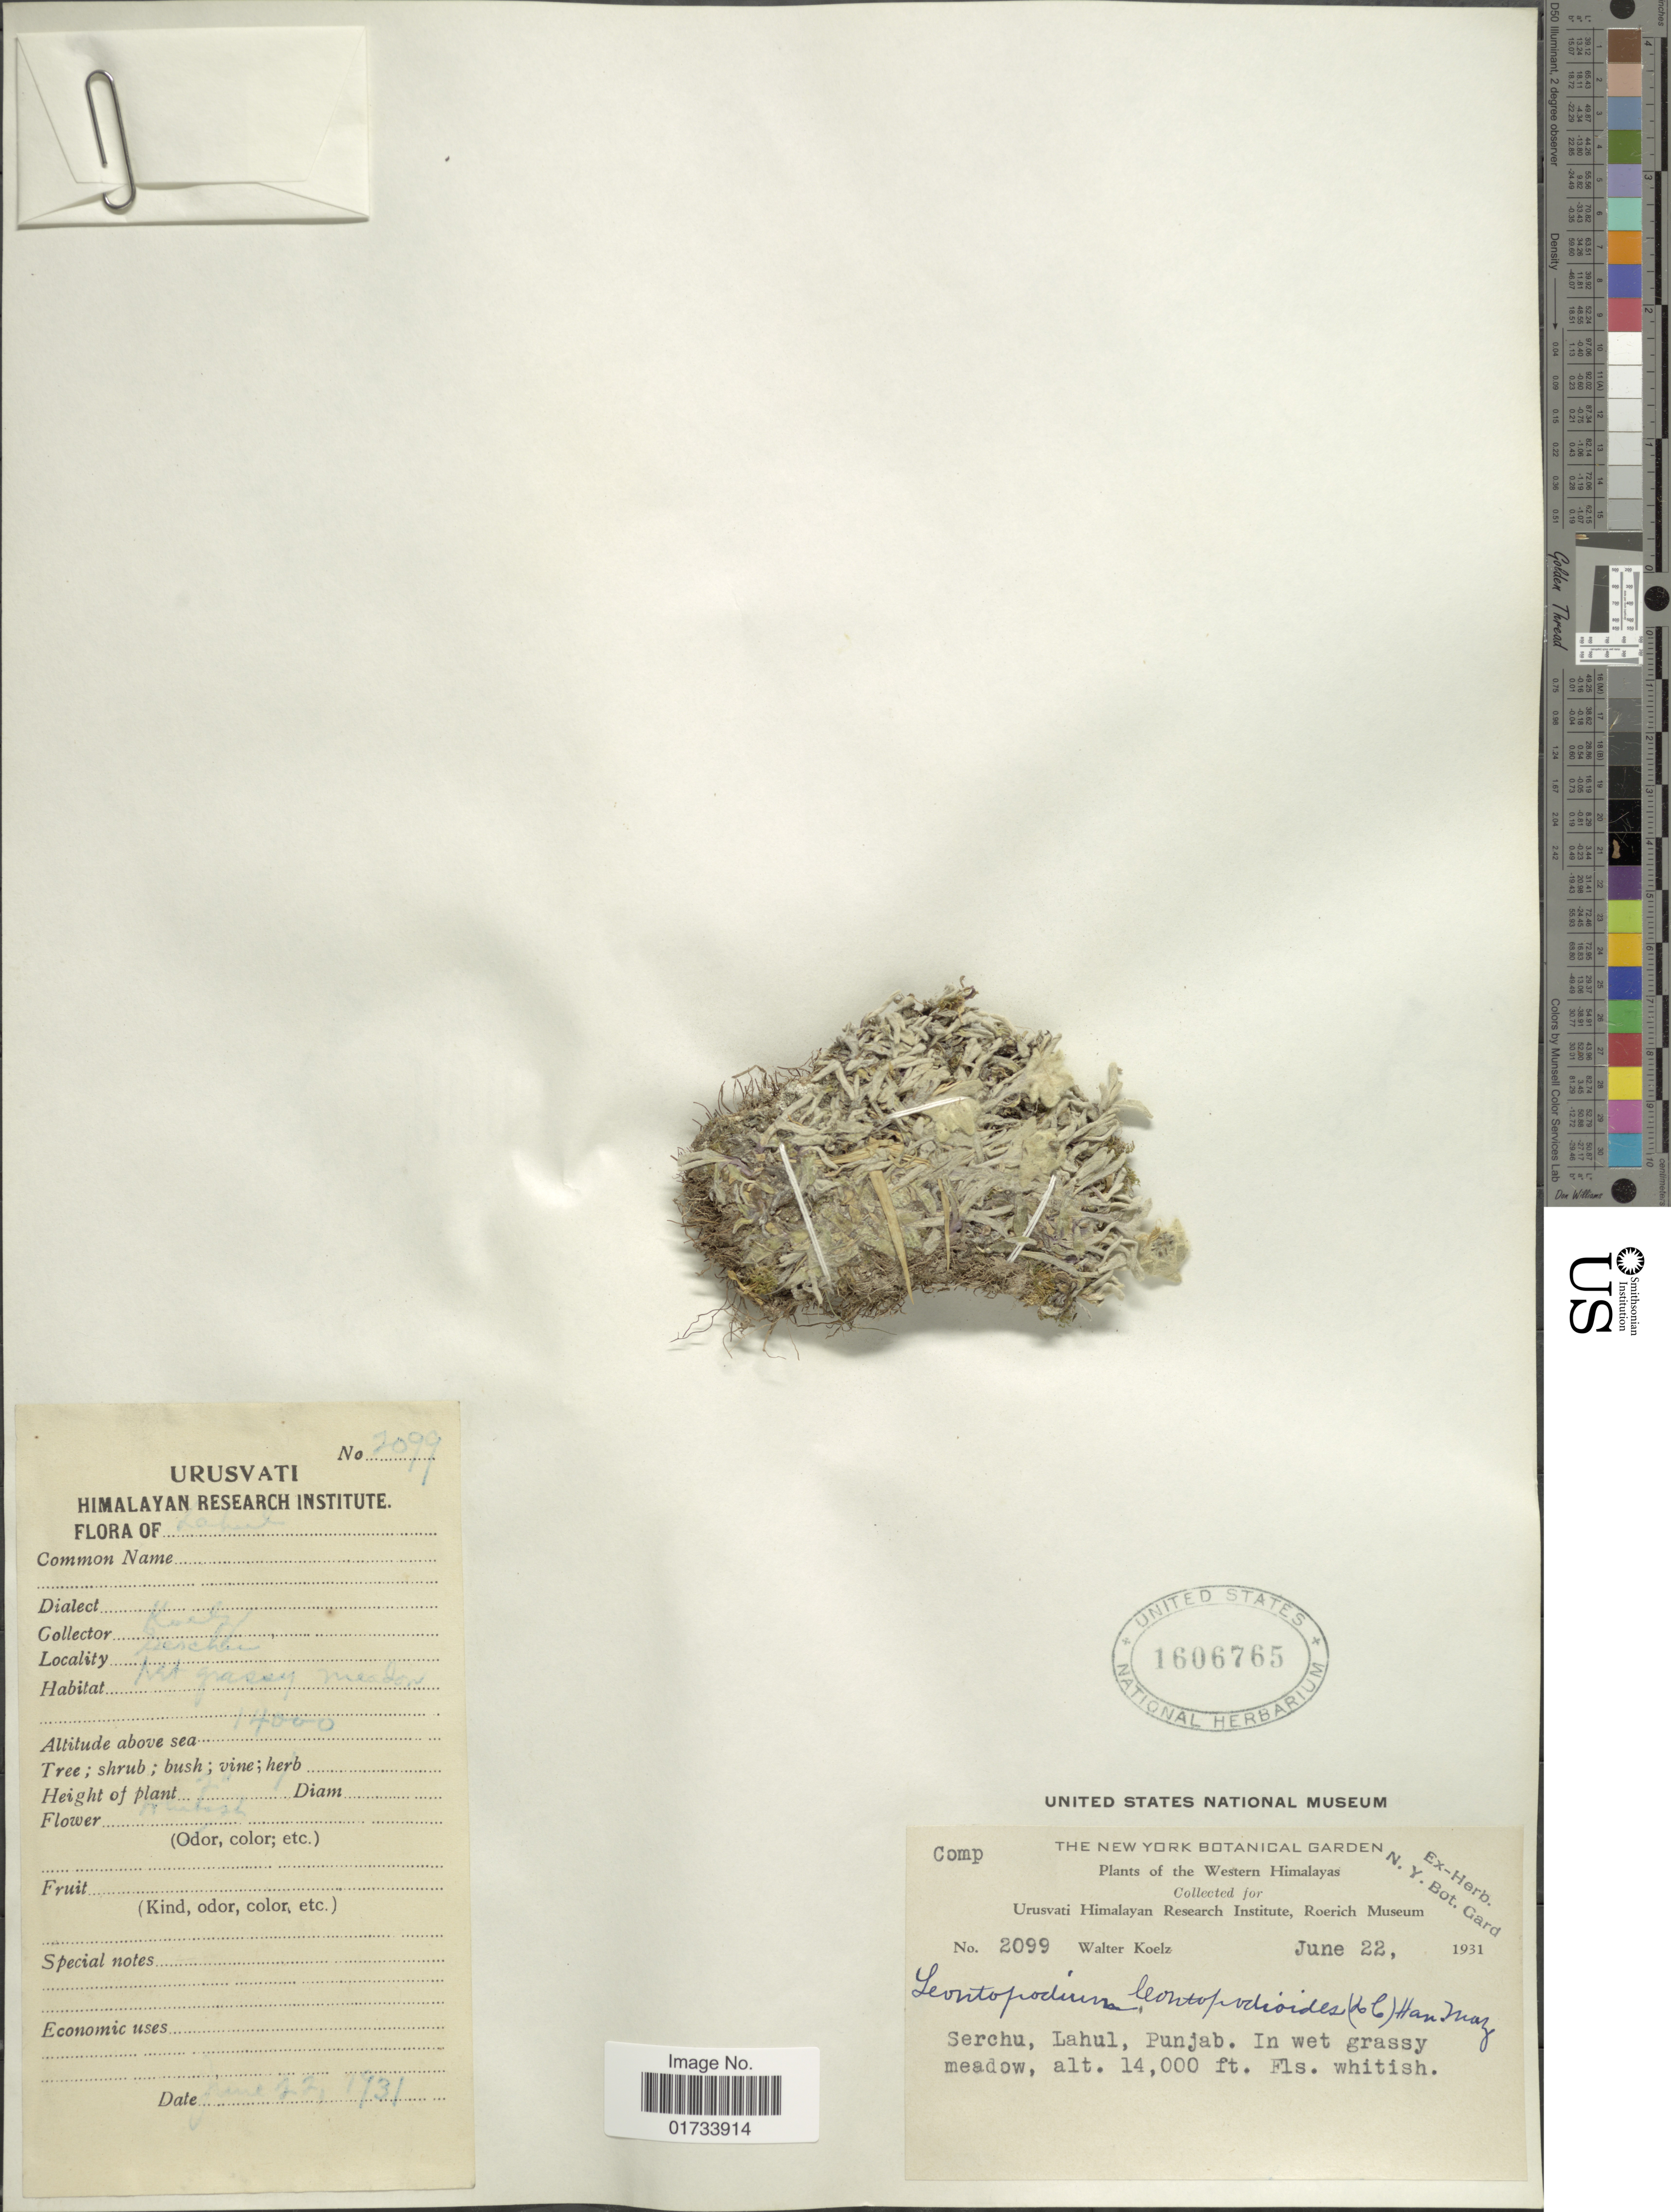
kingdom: Plantae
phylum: Tracheophyta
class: Magnoliopsida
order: Asterales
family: Asteraceae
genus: Leontopodium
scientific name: Leontopodium leontopodioides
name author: (Willd.) Beauverd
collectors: W. N. Koelz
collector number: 2099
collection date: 1931-06-22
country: India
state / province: Punjab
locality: Western Himalaya, Serchu, Lahul, in wet grassy meadow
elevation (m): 4267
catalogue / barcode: US 1606765